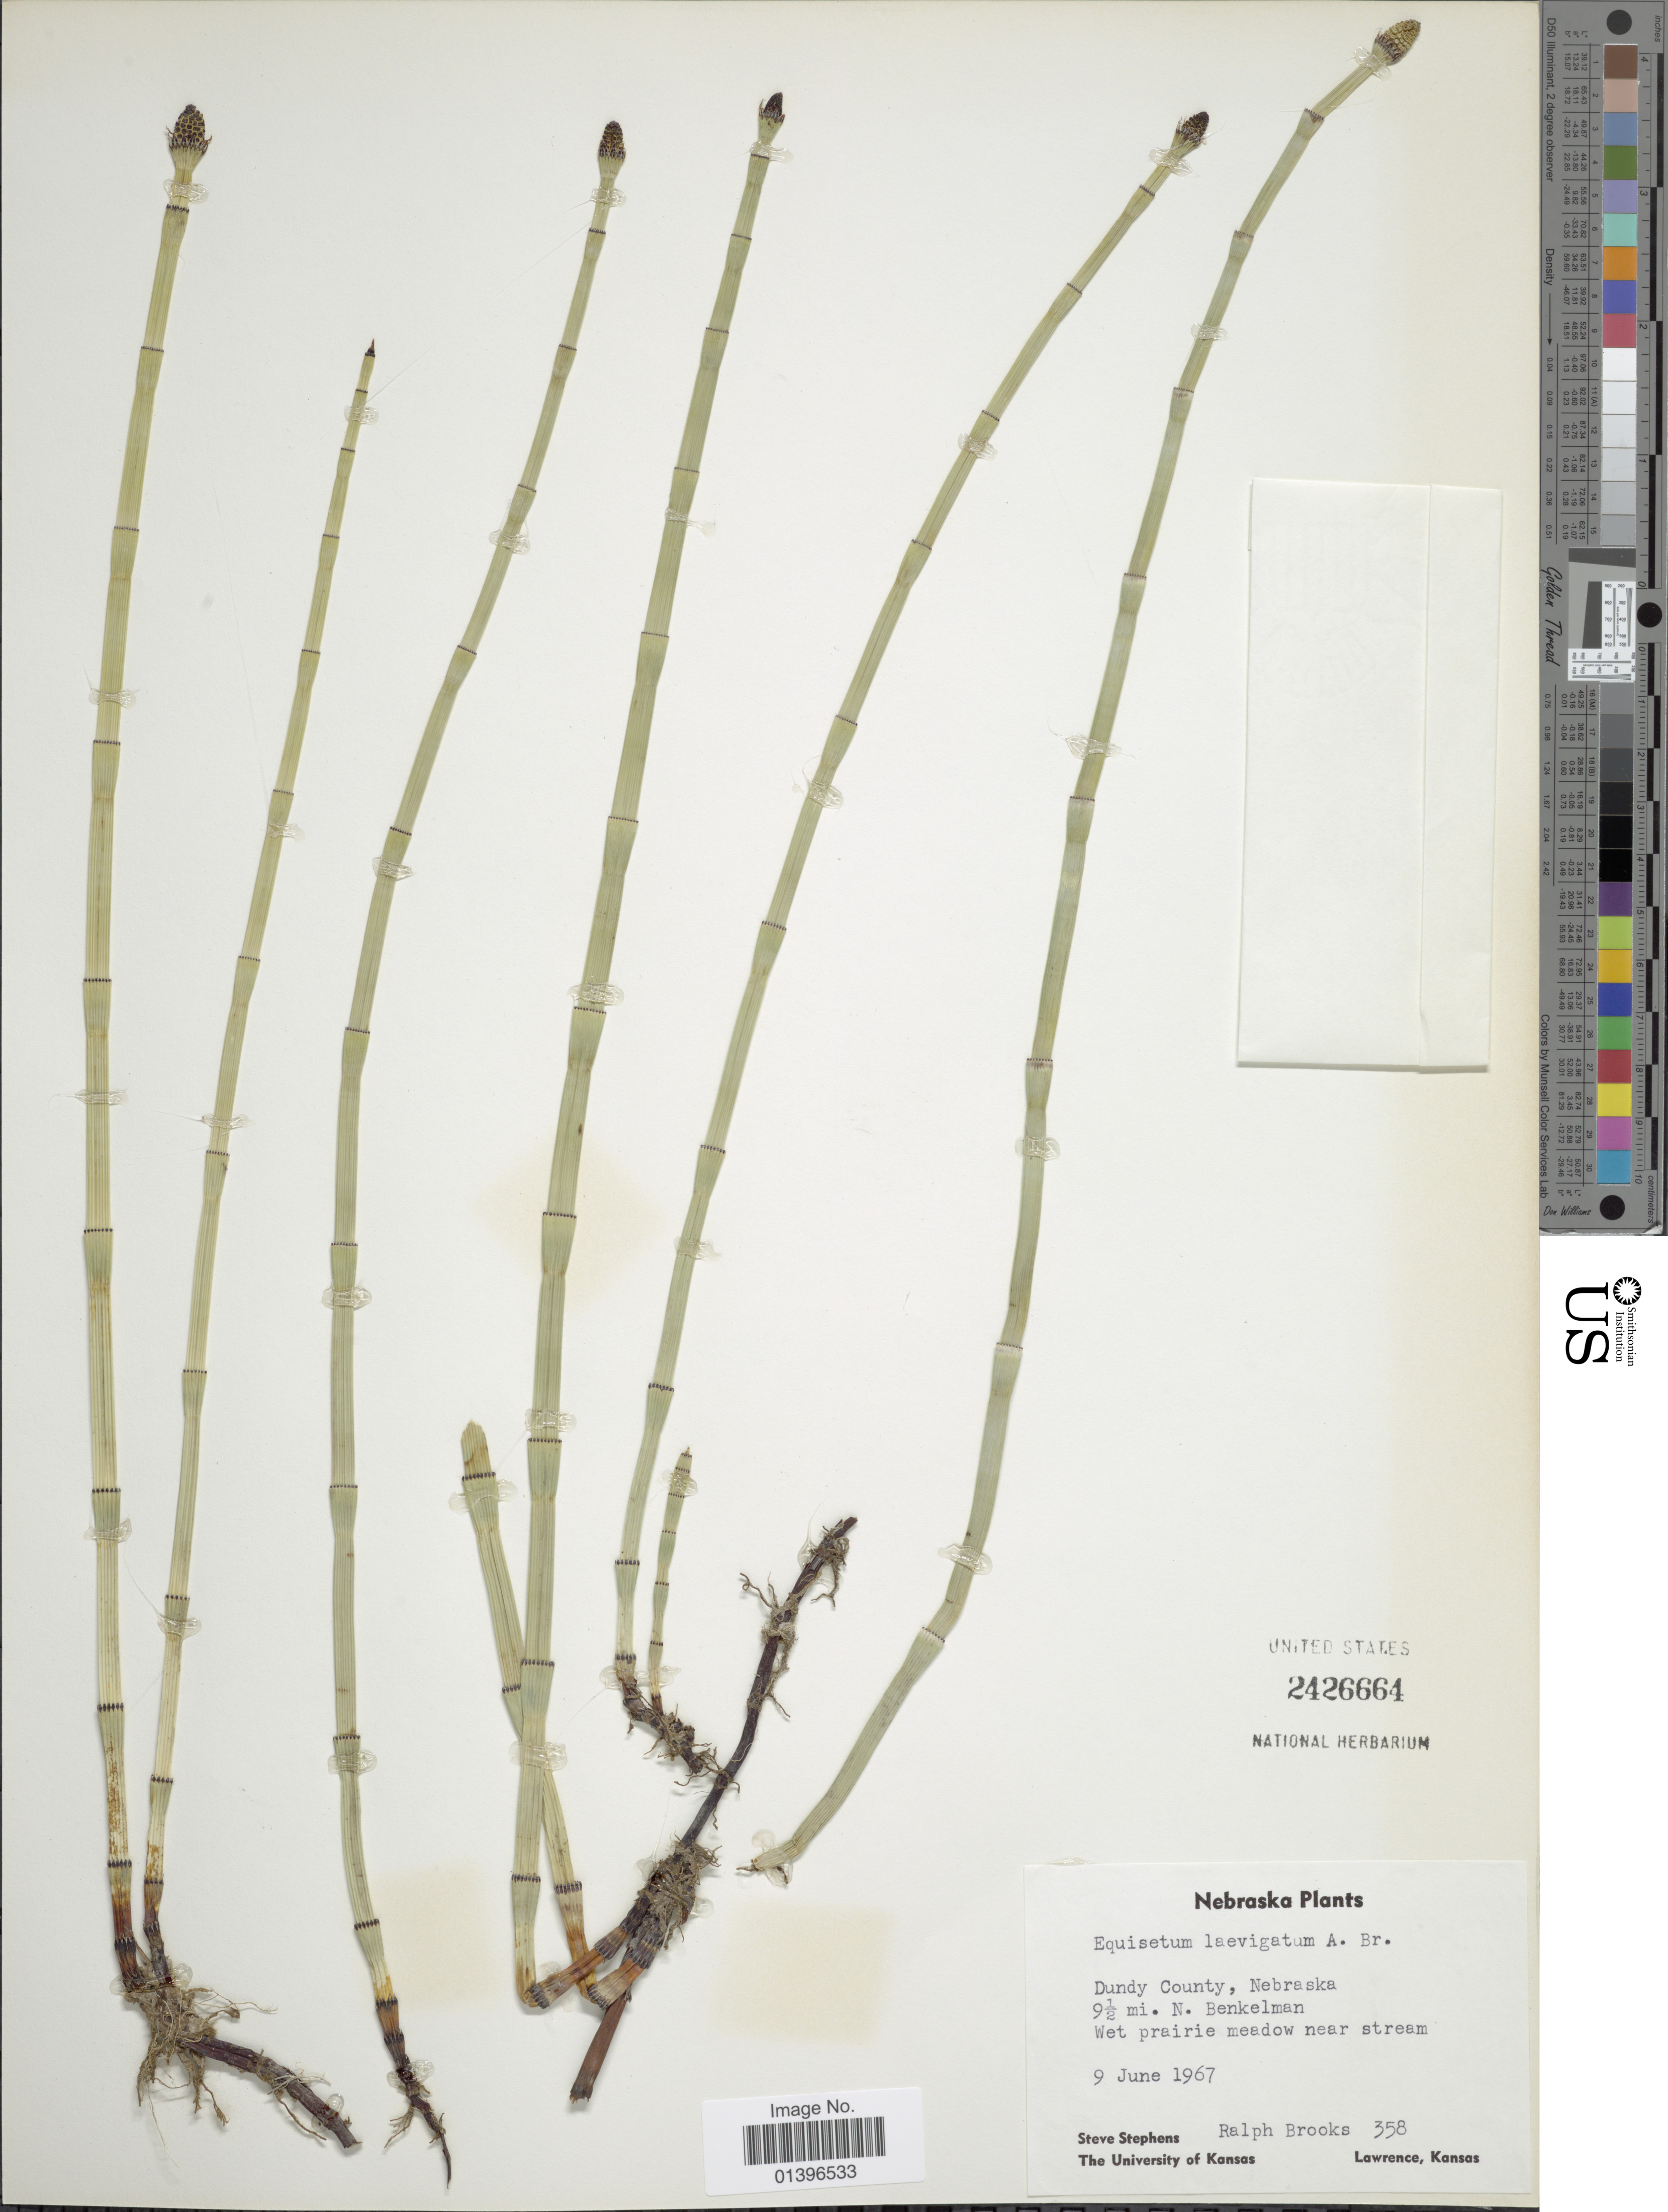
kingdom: Plantae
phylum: Tracheophyta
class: Polypodiopsida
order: Equisetales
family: Equisetaceae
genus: Equisetum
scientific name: Equisetum laevigatum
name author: A. Braun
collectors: S. Stephens & R. E. Brooks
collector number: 358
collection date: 1967-06-09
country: United States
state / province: Nebraska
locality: Dundy County, 9½ mi. N. Benkelman.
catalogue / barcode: US 2426664